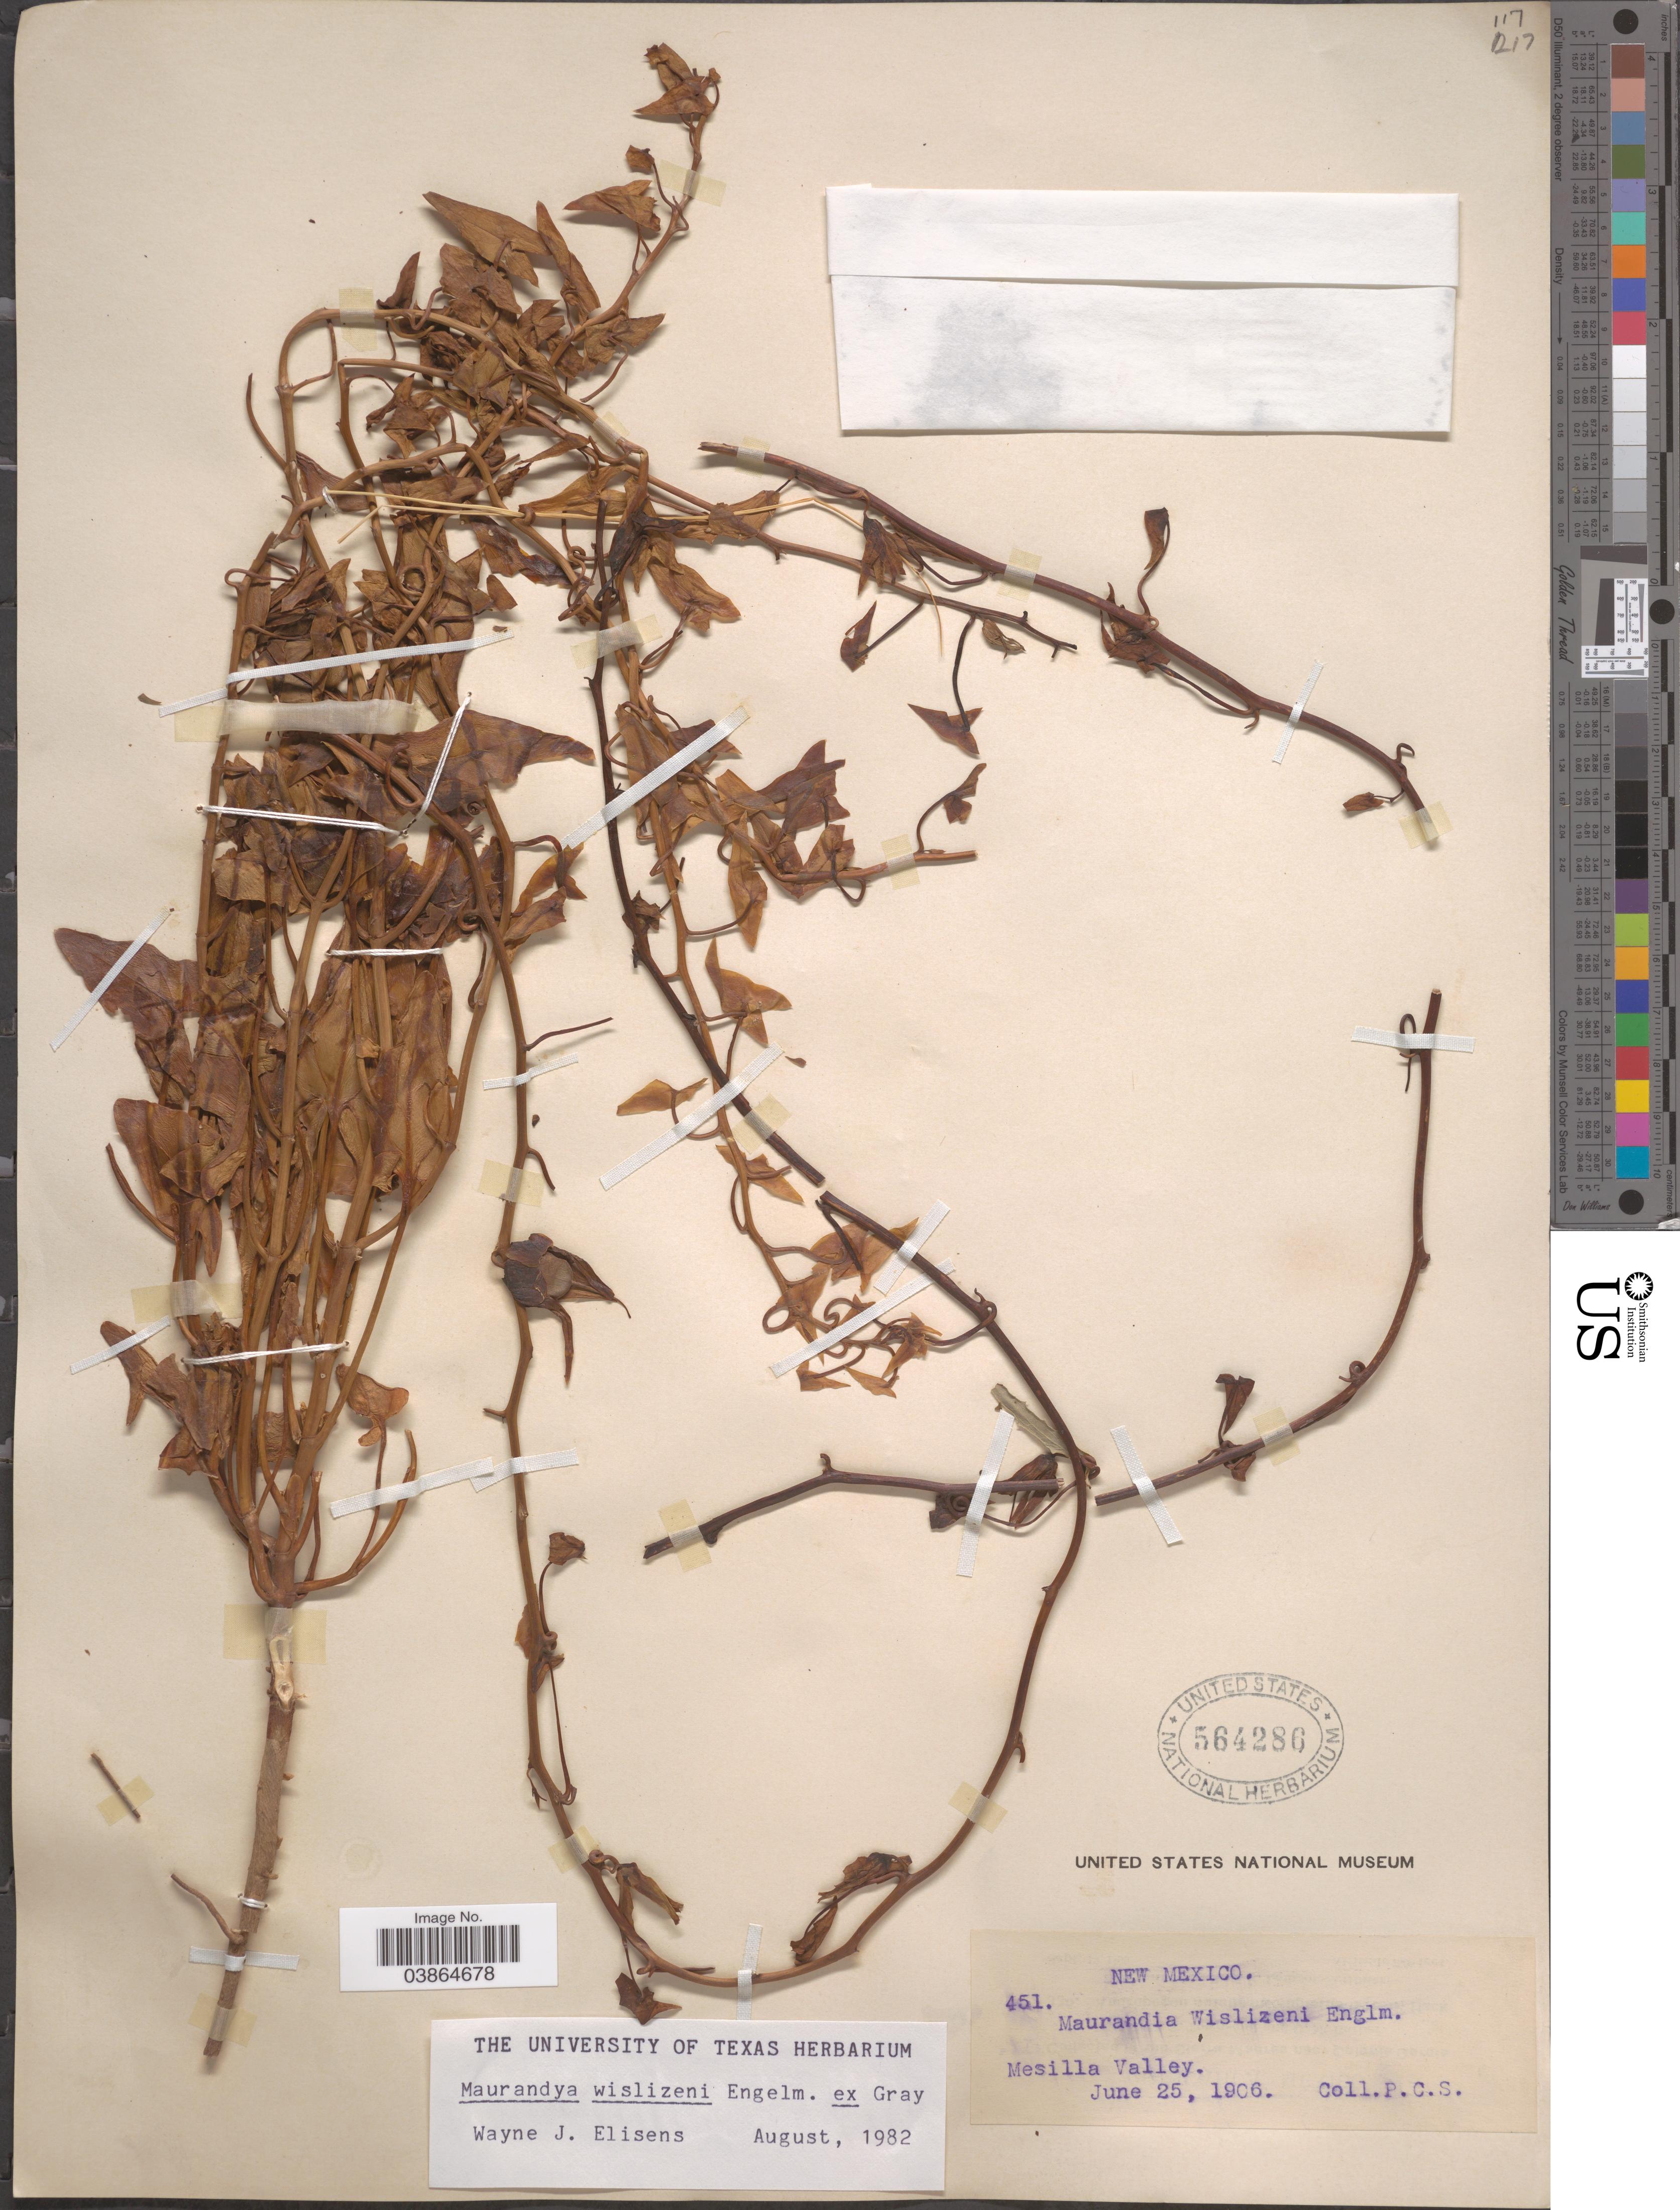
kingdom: Plantae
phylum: Tracheophyta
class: Magnoliopsida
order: Lamiales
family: Plantaginaceae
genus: Maurandya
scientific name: Maurandya wislizeni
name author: Engelm. ex A. Gray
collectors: P. C. S.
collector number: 451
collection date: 1906-06-25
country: United States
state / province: New Mexico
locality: Mesilla Valley.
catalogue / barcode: US 564286